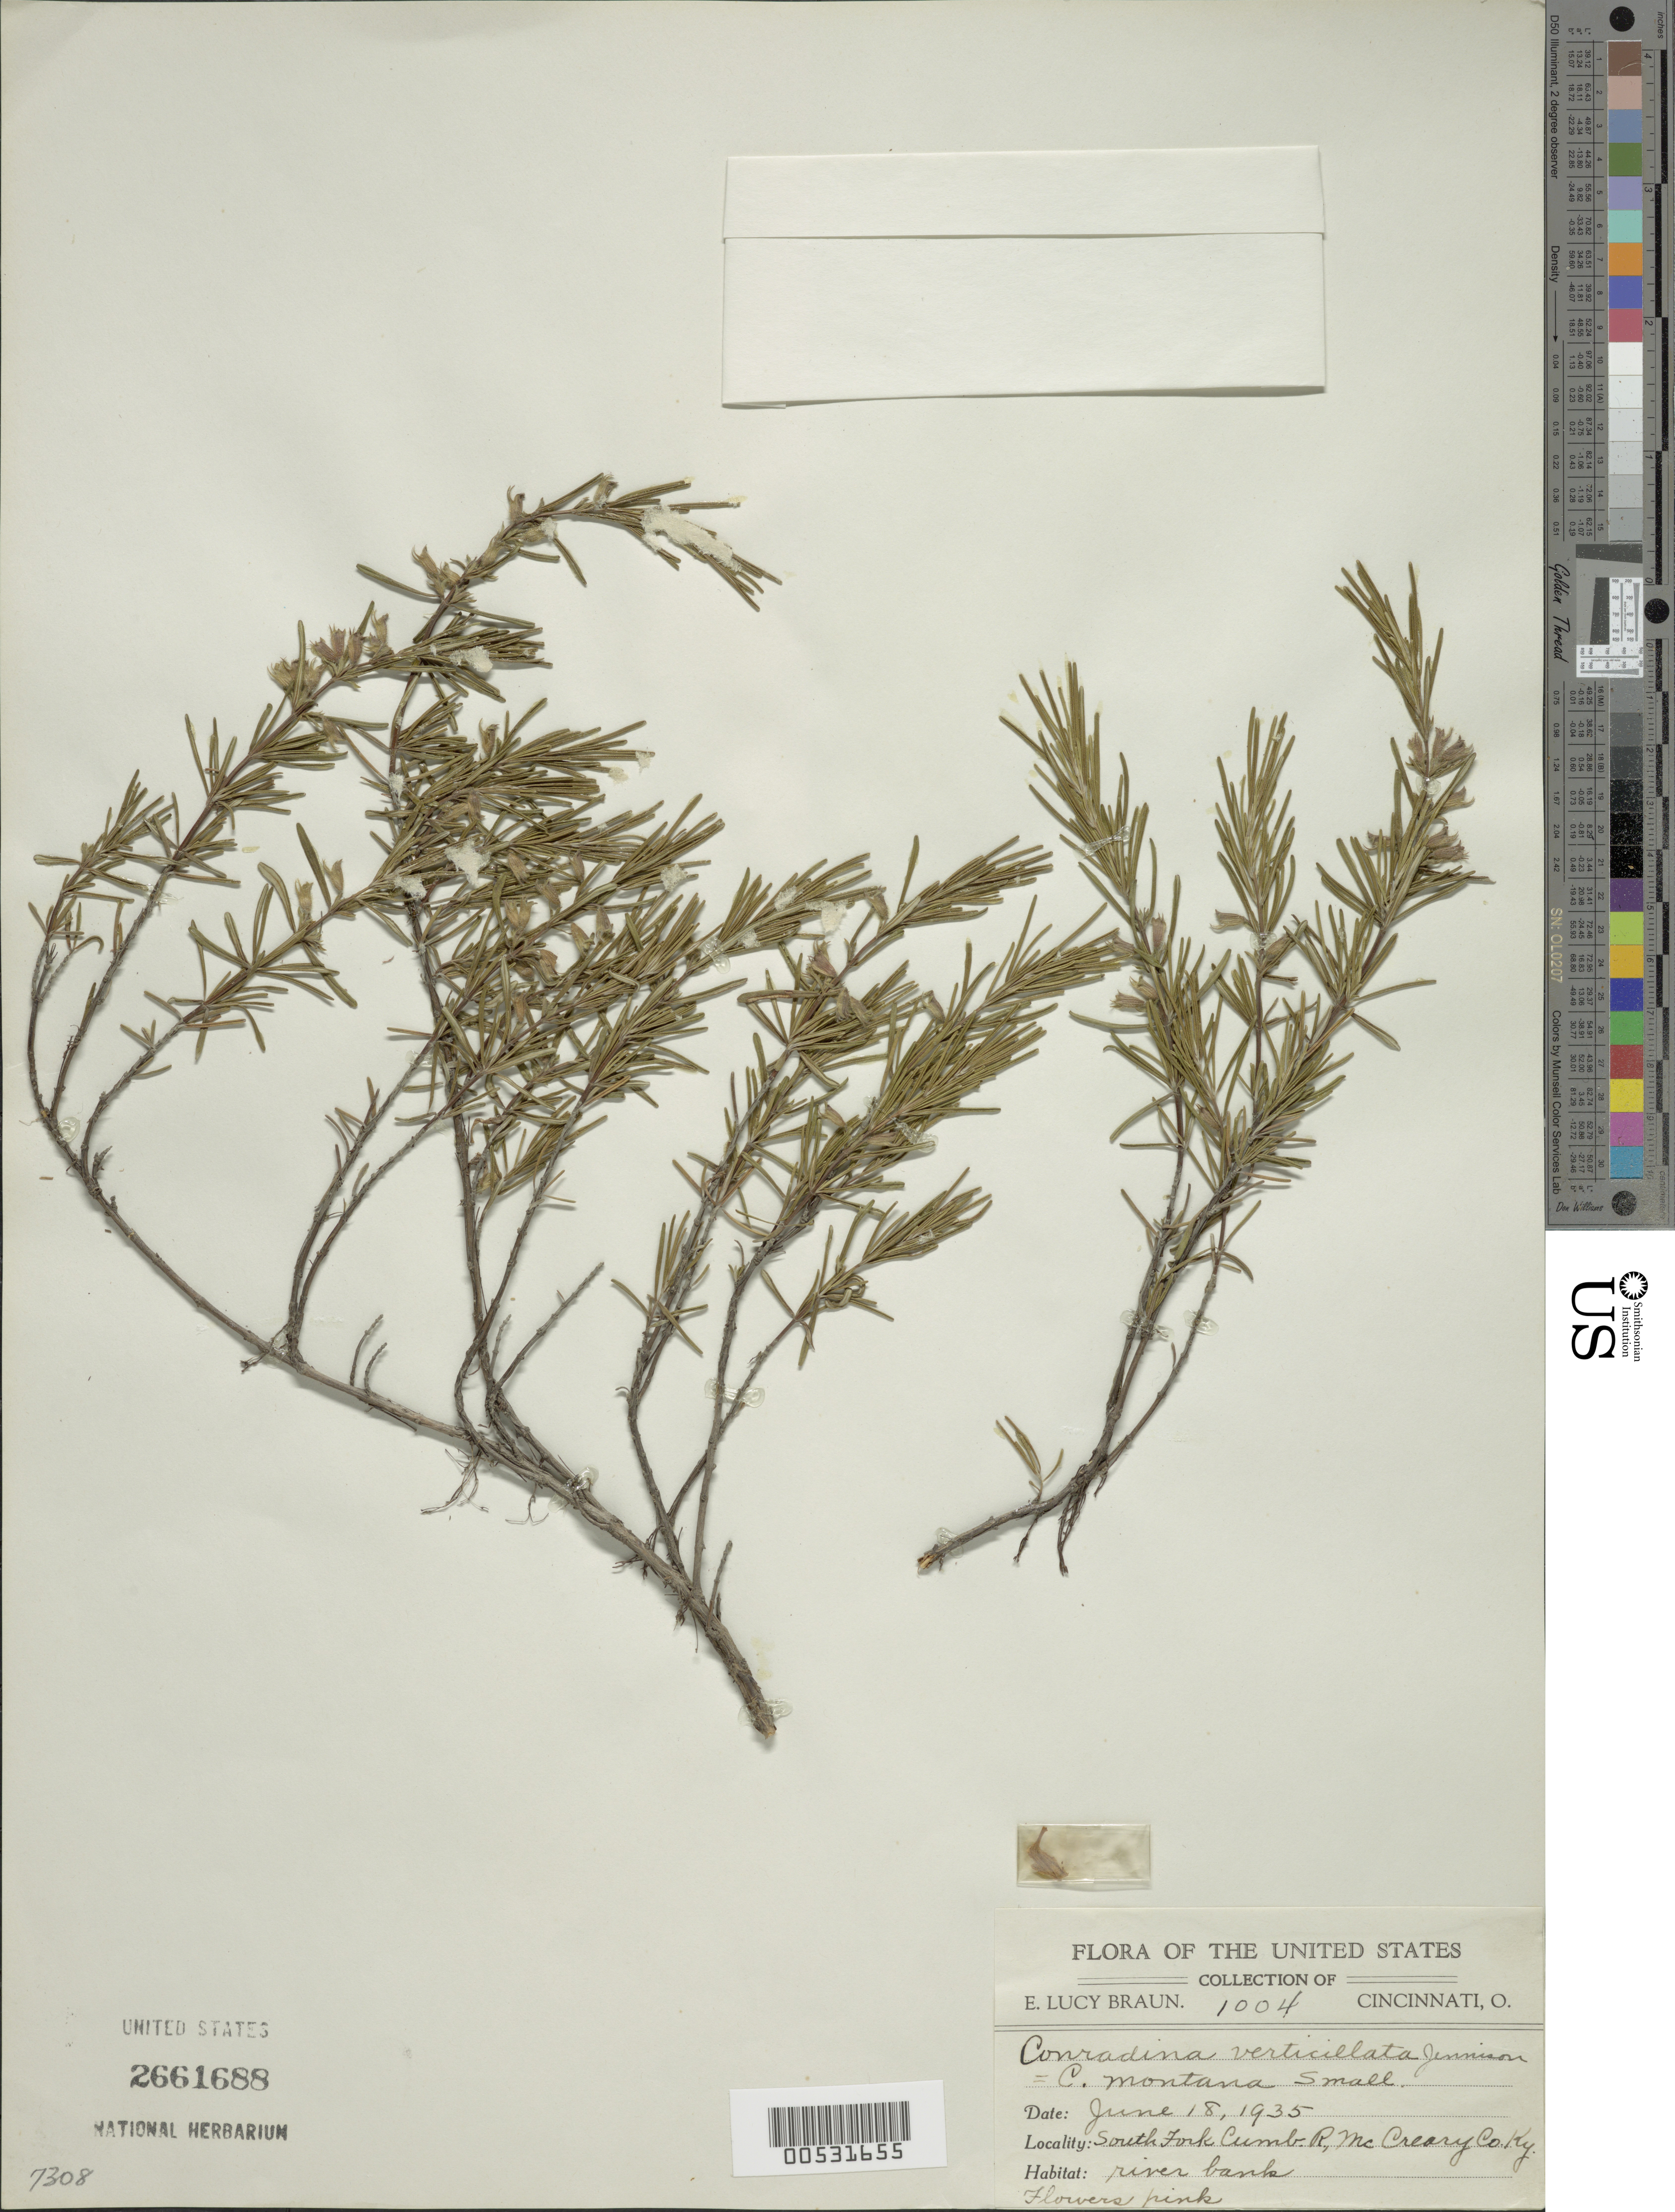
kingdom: Plantae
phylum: Tracheophyta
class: Magnoliopsida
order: Lamiales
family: Lamiaceae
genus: Conradina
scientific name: Conradina verticillata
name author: Jennison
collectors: L. J. Brass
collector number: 1004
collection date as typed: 18 Jun 1935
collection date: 1935-06-18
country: United States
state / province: Kentucky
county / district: McCreary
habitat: River bank.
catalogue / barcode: US 2661688